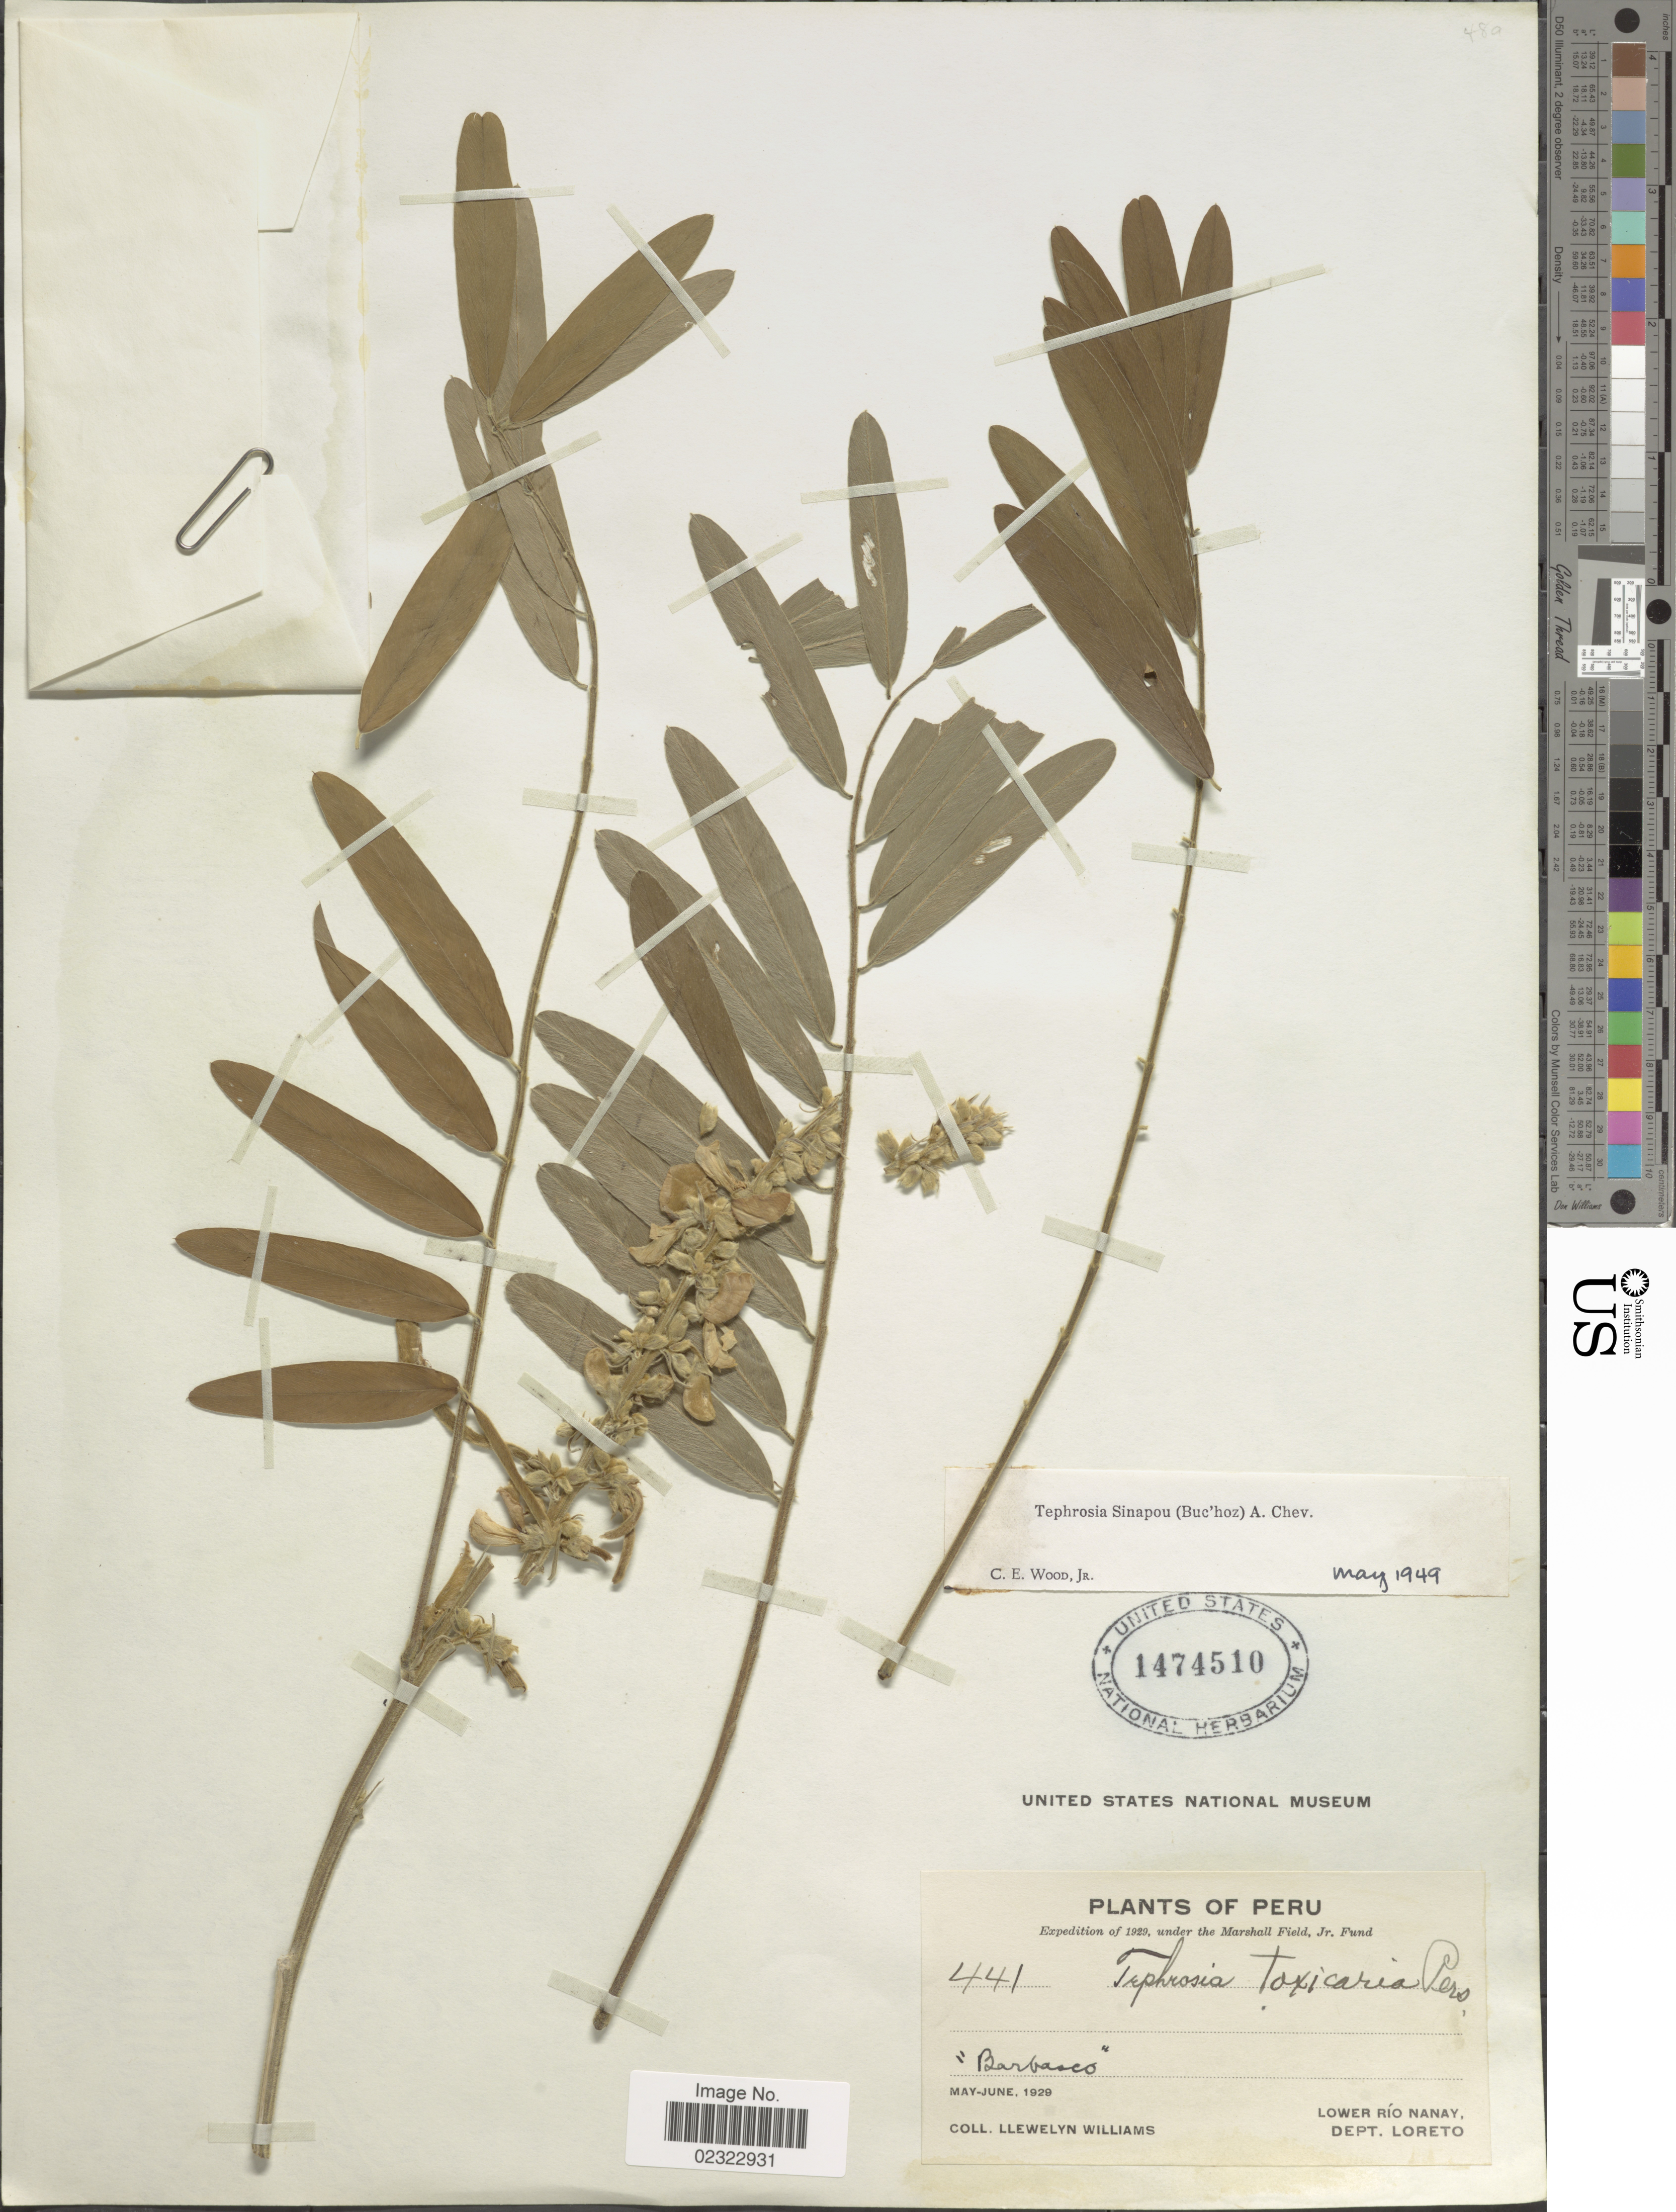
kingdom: Plantae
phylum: Tracheophyta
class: Magnoliopsida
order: Fabales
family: Fabaceae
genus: Tephrosia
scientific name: Tephrosia sinapou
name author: (Buc'hoz) A. Chev.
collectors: Ll. Williams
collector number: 441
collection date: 1929-05/1929-06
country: Peru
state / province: Loreto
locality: Lower Rio Nanay, Dept. Loreto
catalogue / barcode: US 1474510